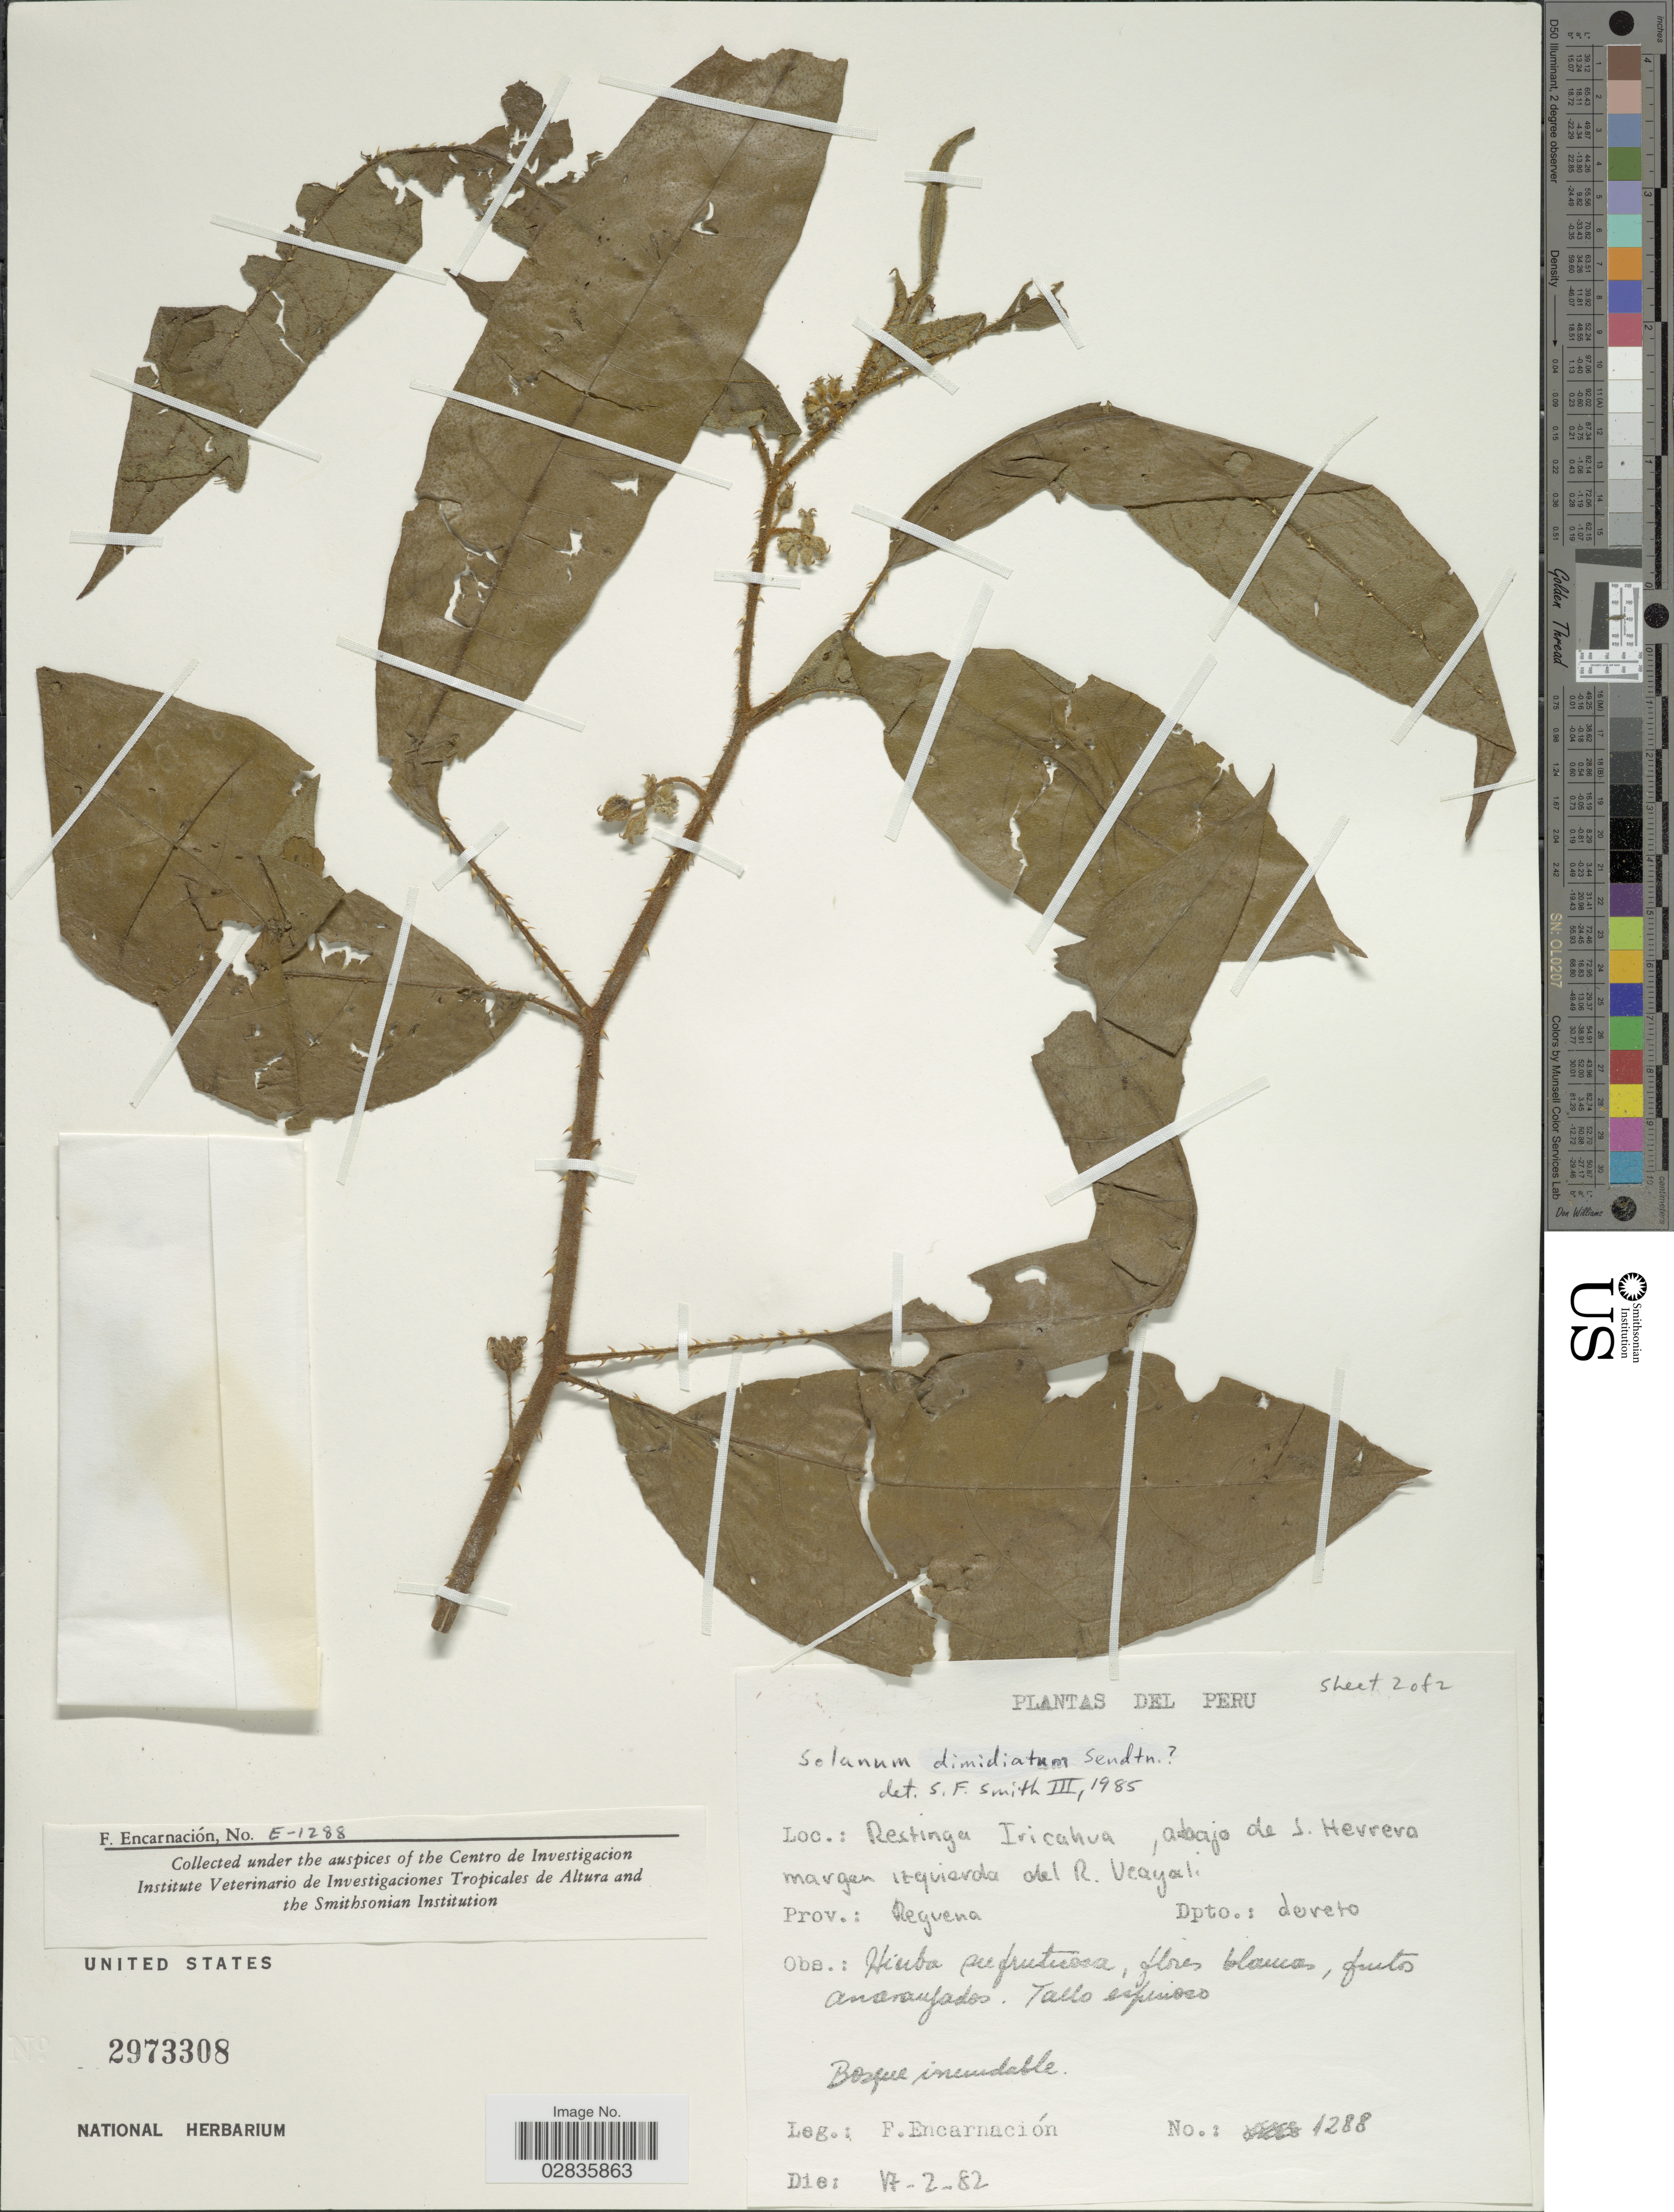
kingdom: Plantae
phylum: Tracheophyta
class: Magnoliopsida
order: Solanales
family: Solanaceae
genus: Solanum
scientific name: Solanum dimidiatum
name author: Raf.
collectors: F. Encarnación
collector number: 1288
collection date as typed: Transcribed d/m/y: 17/2/82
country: Peru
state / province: Loreto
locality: Restinga Iricahua, abajo de S. Herrera margen izquierda del R. Ucayali. Prov.: Reguena. Dpto.: Loreto.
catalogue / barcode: US 2973308